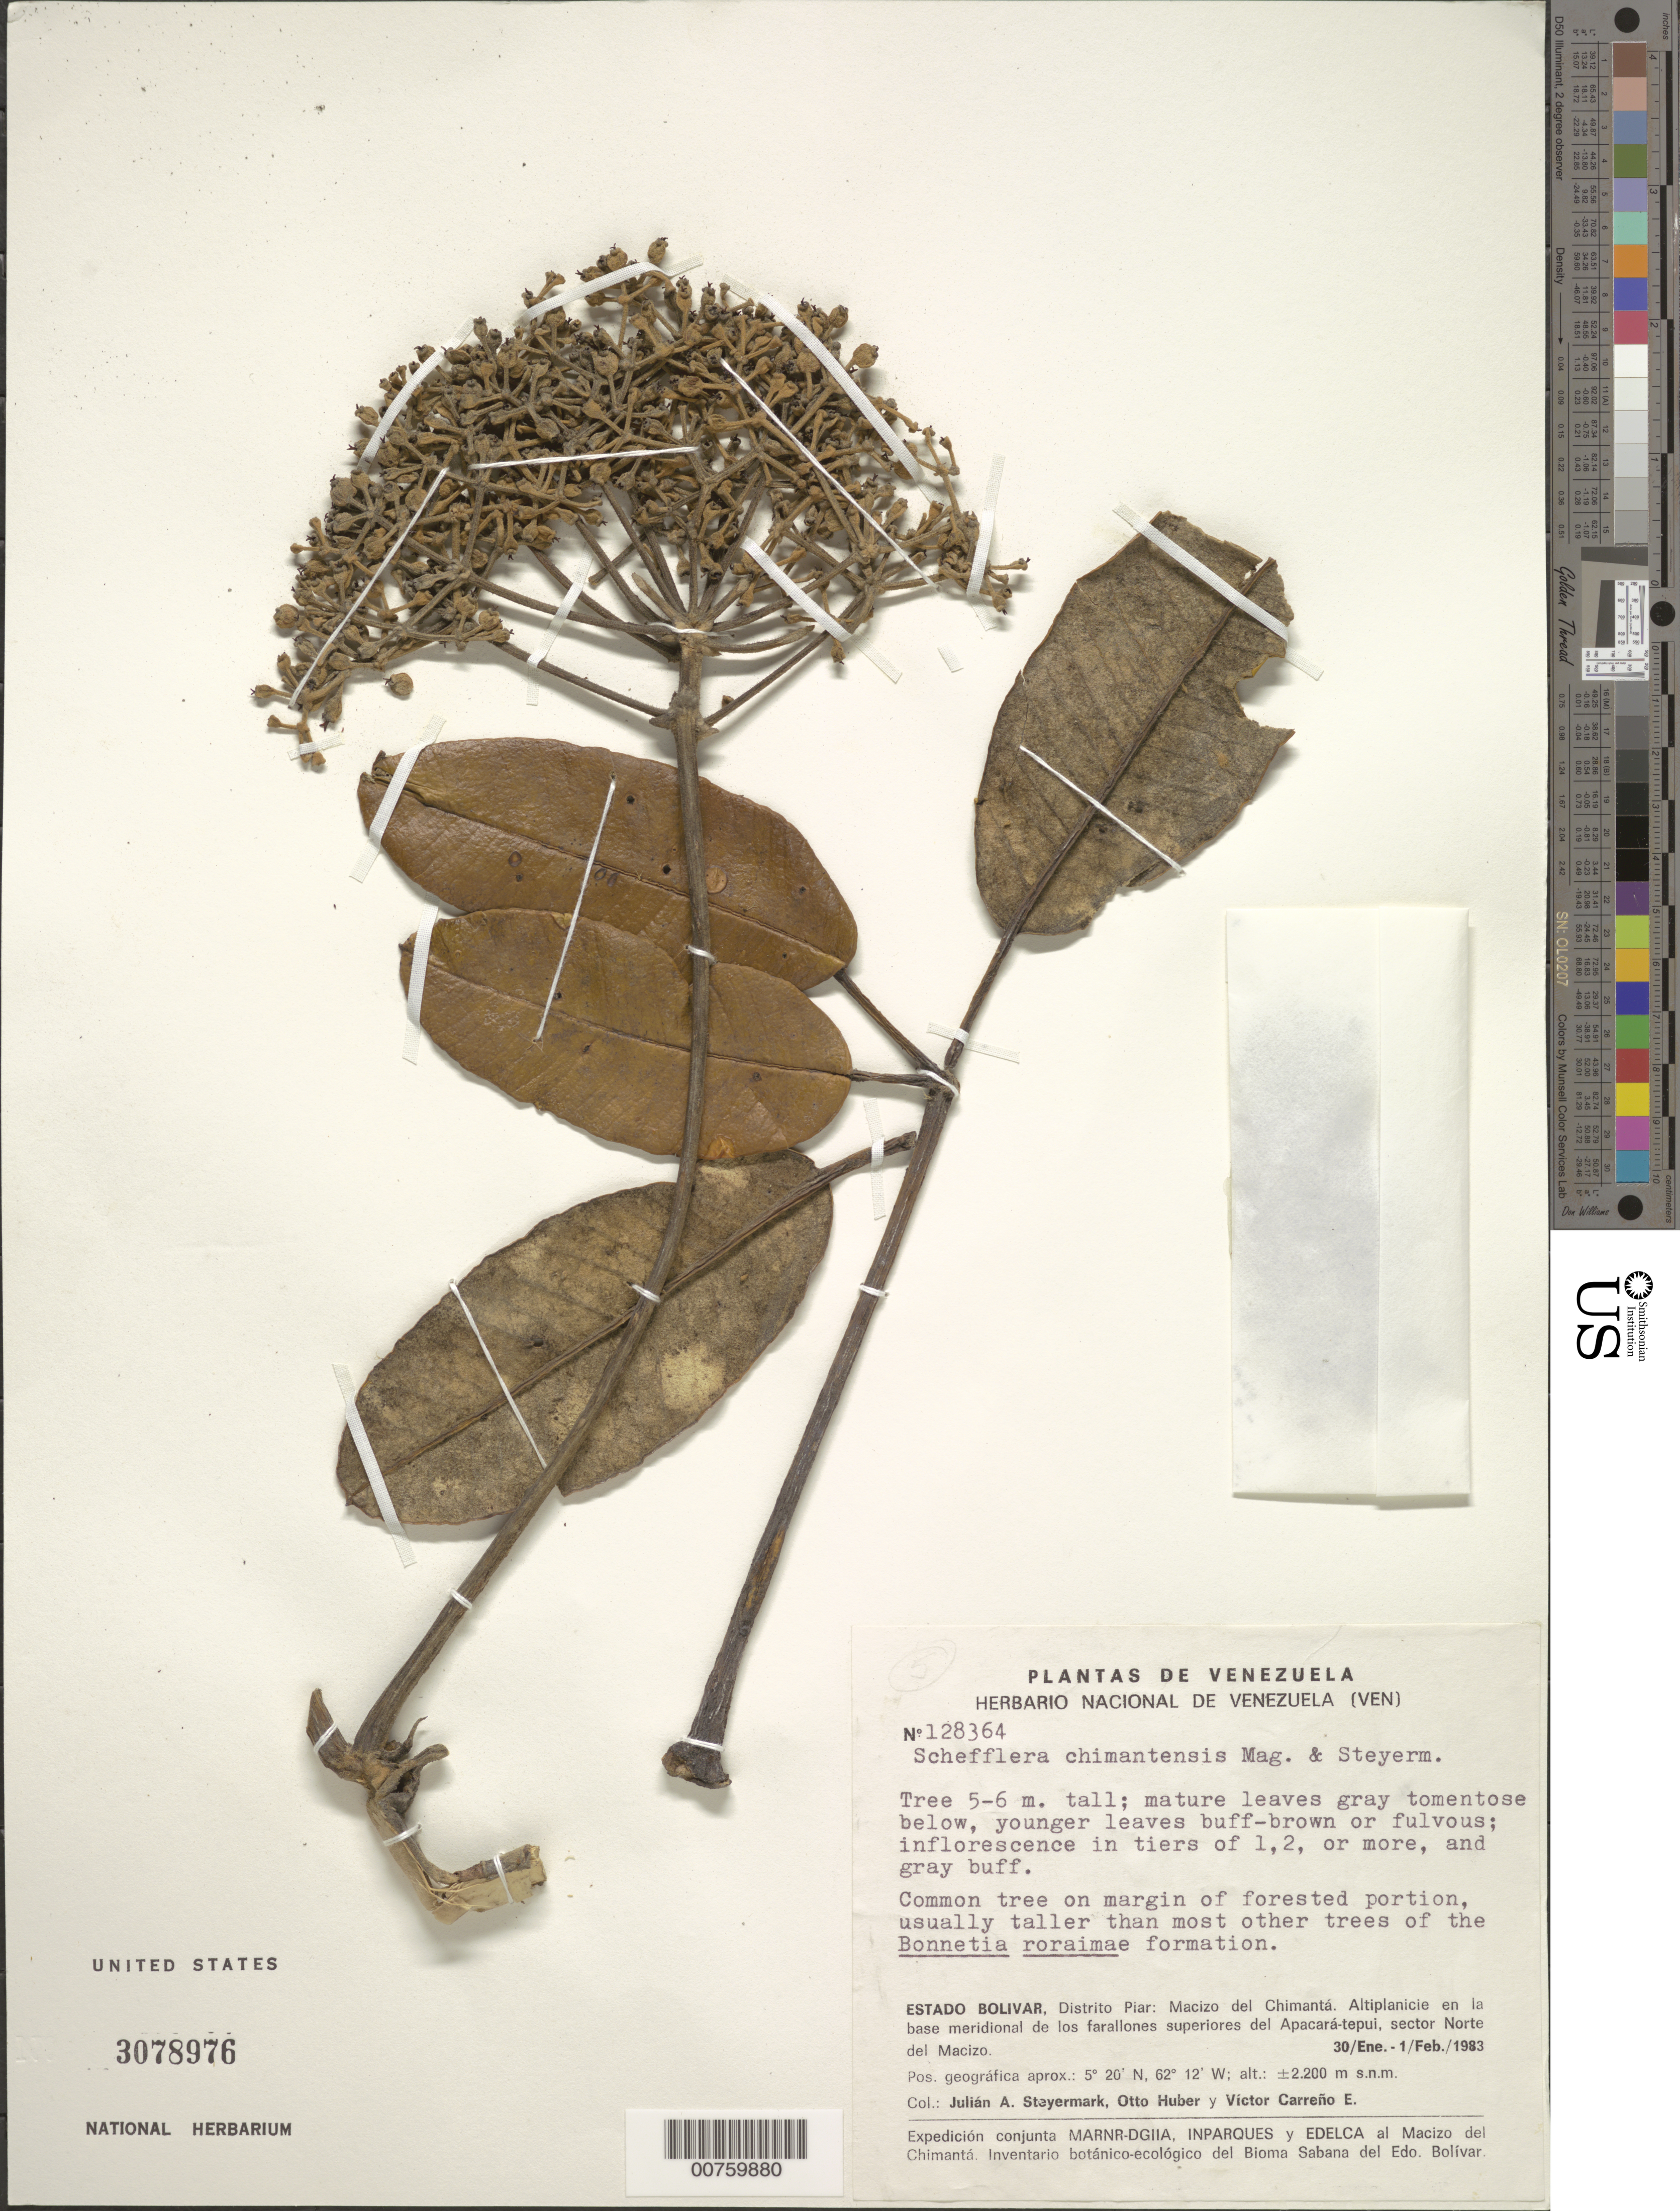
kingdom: Plantae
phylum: Tracheophyta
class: Magnoliopsida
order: Apiales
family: Araliaceae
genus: Schefflera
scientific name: Schefflera chimantensis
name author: (Steyerm. & Maguire) Maguire et al.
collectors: J. Steyermark, O. Huber & V. Carreño E.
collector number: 128364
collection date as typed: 30-Jan-83 to 1-Feb-83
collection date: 1983-01-30/1983-02-01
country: Venezuela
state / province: Bolívar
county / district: Piar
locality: Macizo del Chimantá, Apacará-tepuí, sector N del Macizo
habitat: Margin of forested portion. Altiplanicie en la base meridional de los farallones superíores del Apácara-tepuí, on margin of forested portion..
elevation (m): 2200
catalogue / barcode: US 3078976